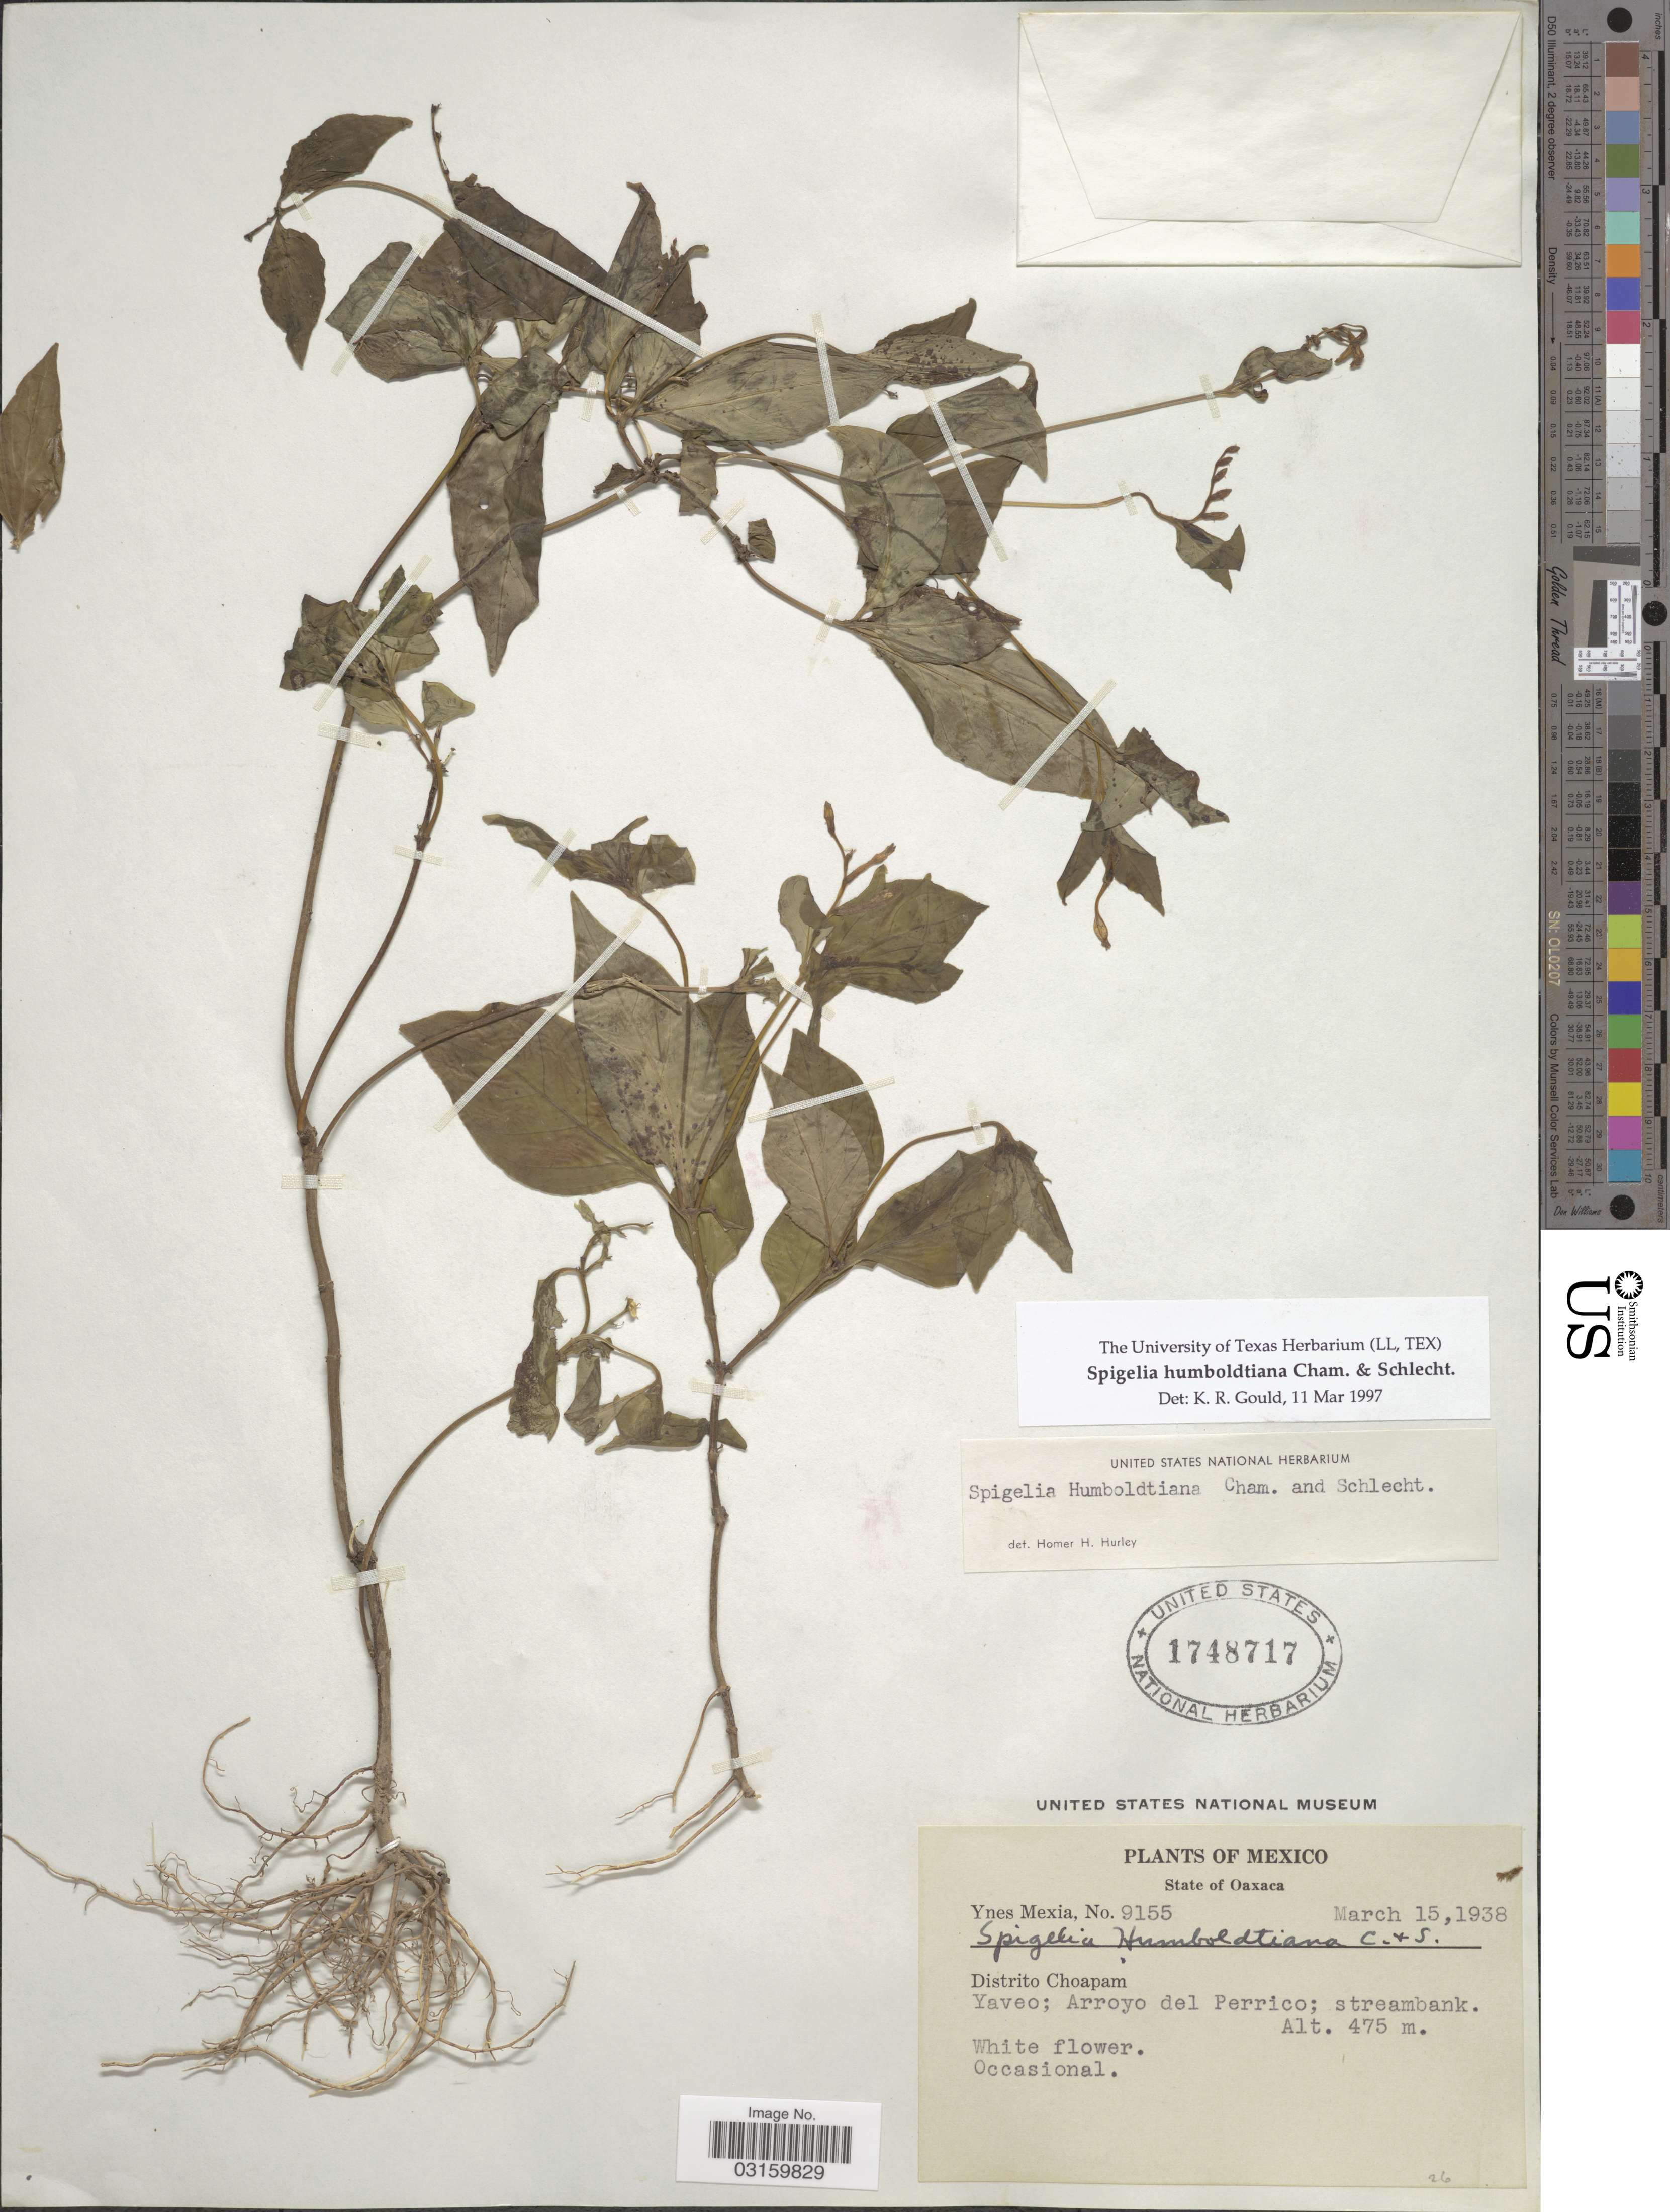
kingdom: Plantae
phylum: Tracheophyta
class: Magnoliopsida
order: Gentianales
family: Loganiaceae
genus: Spigelia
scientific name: Spigelia humboldtiana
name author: Cham. & Schltdl.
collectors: Y. Mexia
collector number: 9155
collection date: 1938-03-15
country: Mexico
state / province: Oaxaca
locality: Distrito Choapam, Yaveo; Arroyo del Perrico; streambank.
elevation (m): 475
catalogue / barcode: US 1748717